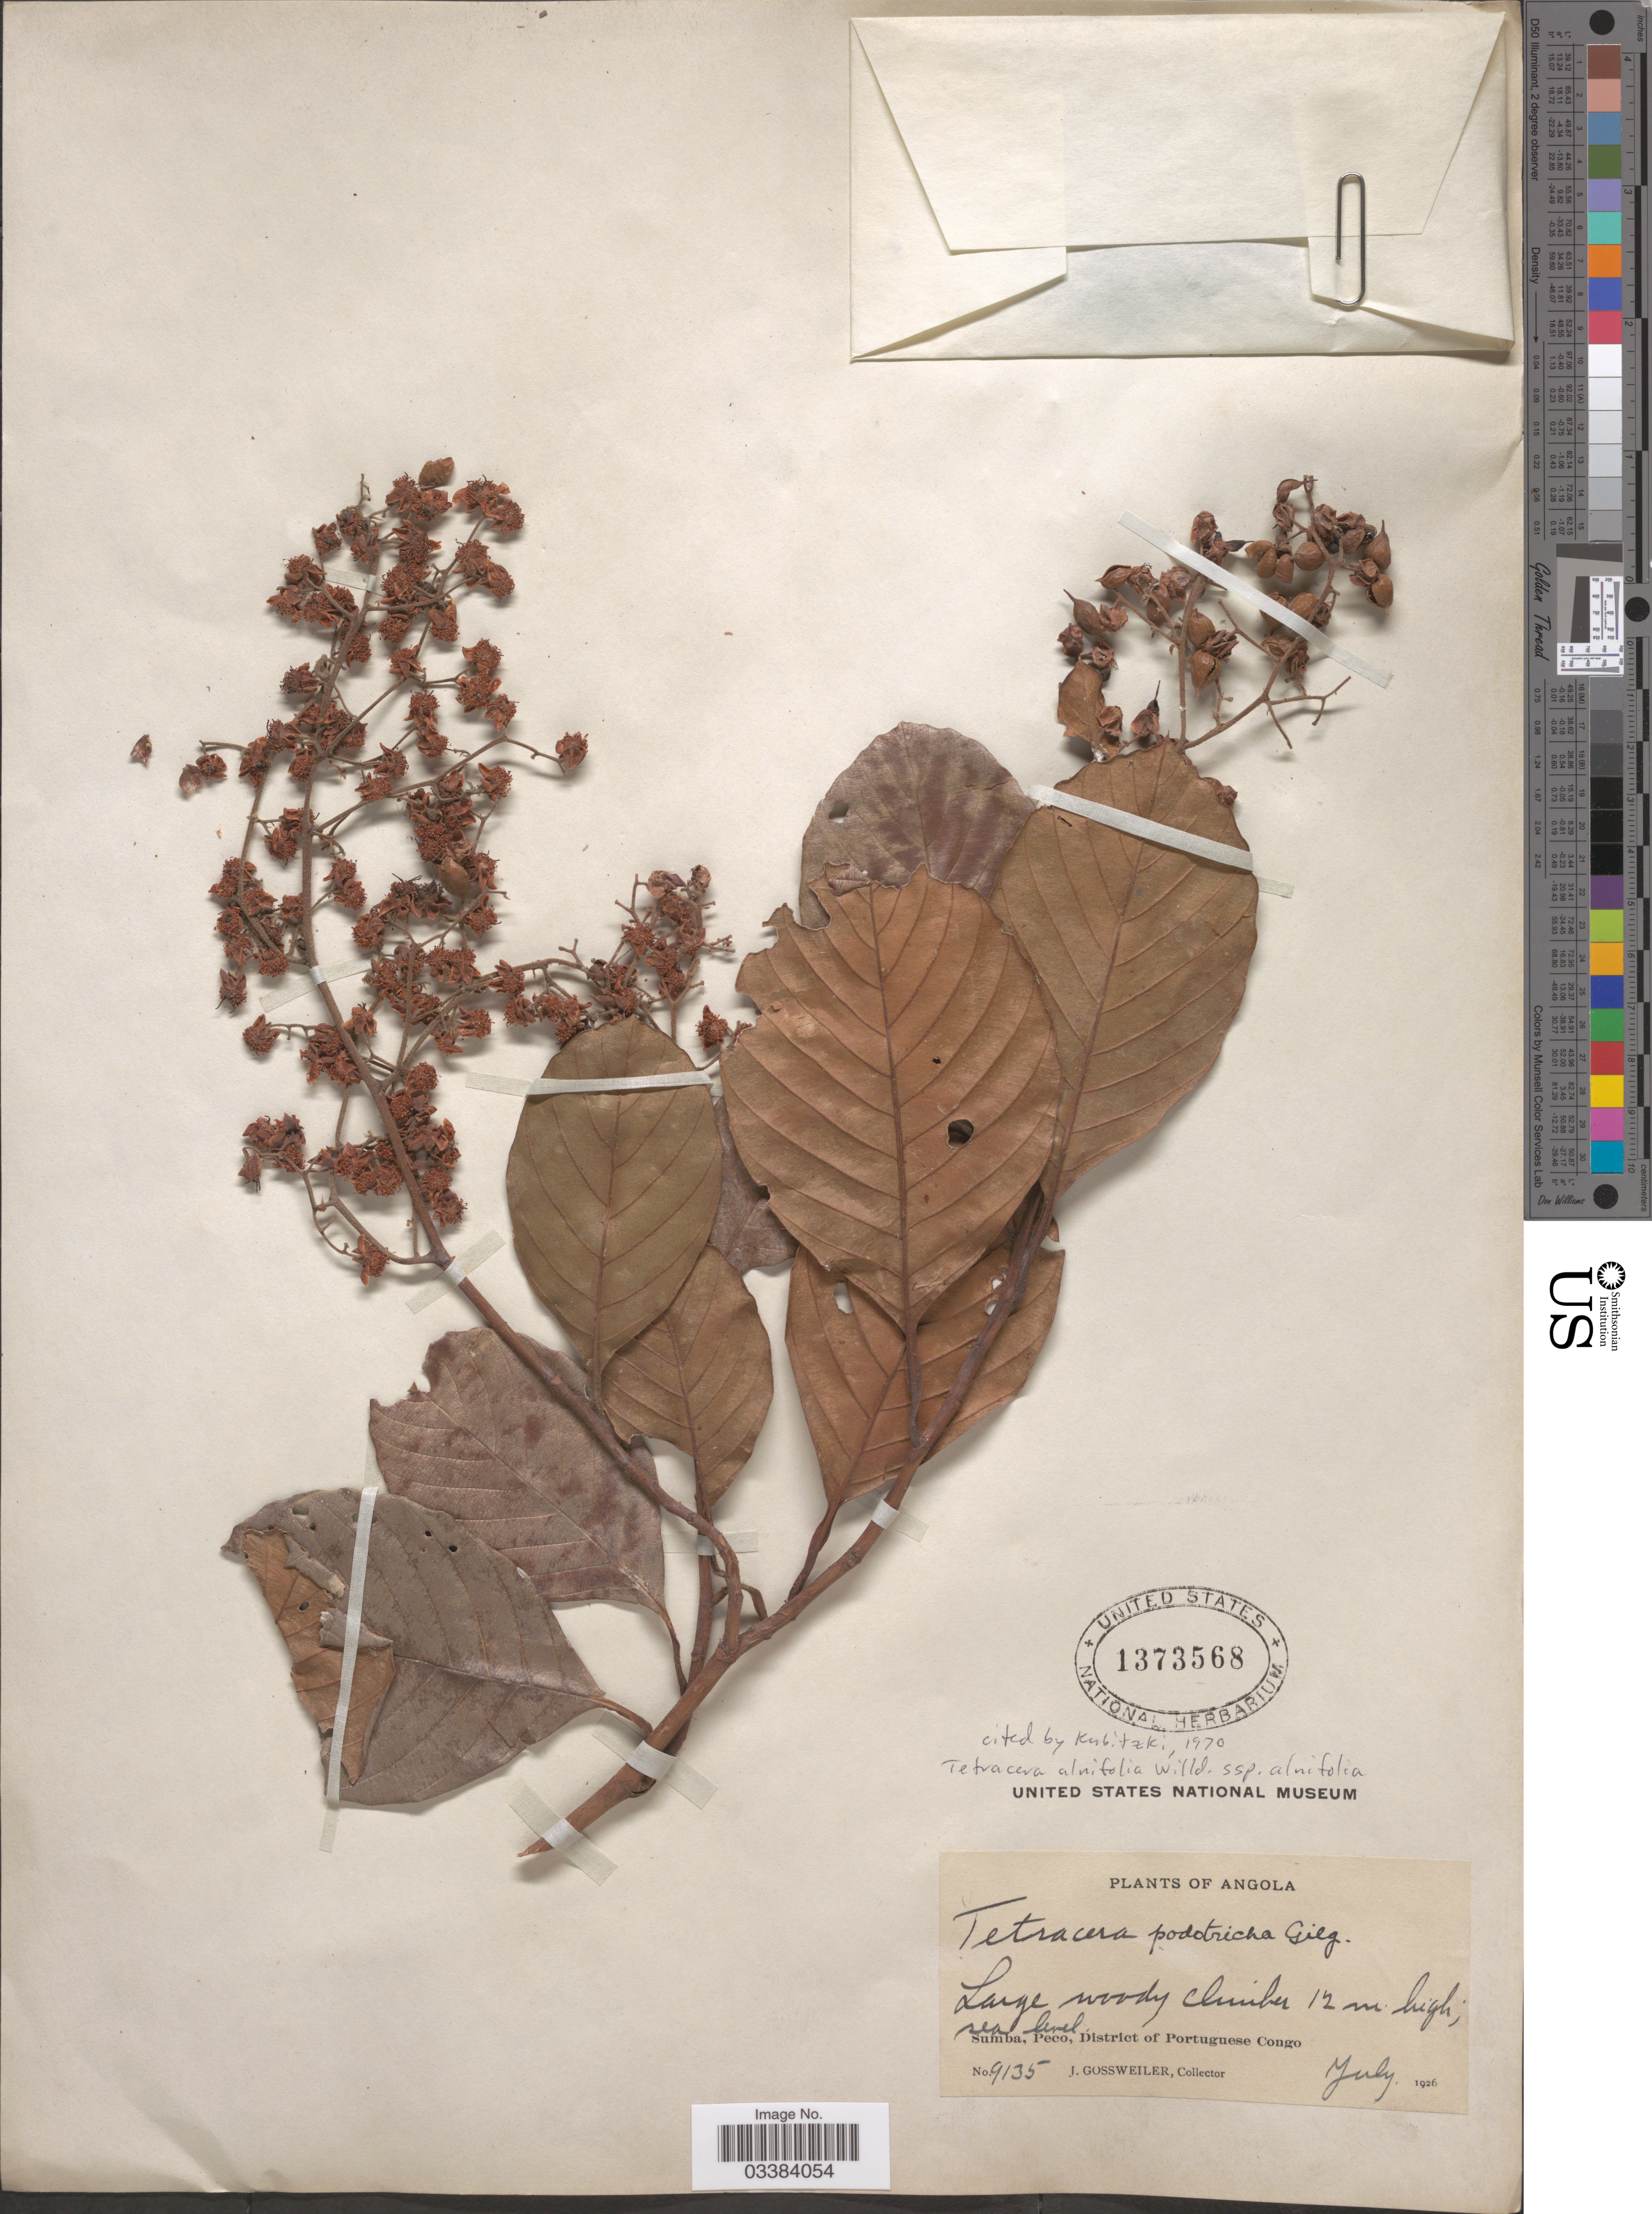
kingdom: Plantae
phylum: Tracheophyta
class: Magnoliopsida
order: Dilleniales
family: Dilleniaceae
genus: Tetracera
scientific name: Tetracera alnifolia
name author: Willd.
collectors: J. Gossweiler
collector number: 9135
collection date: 1926-07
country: Angola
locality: Sumba, Peco, District of Portuguese Congo.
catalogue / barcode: US 1373568